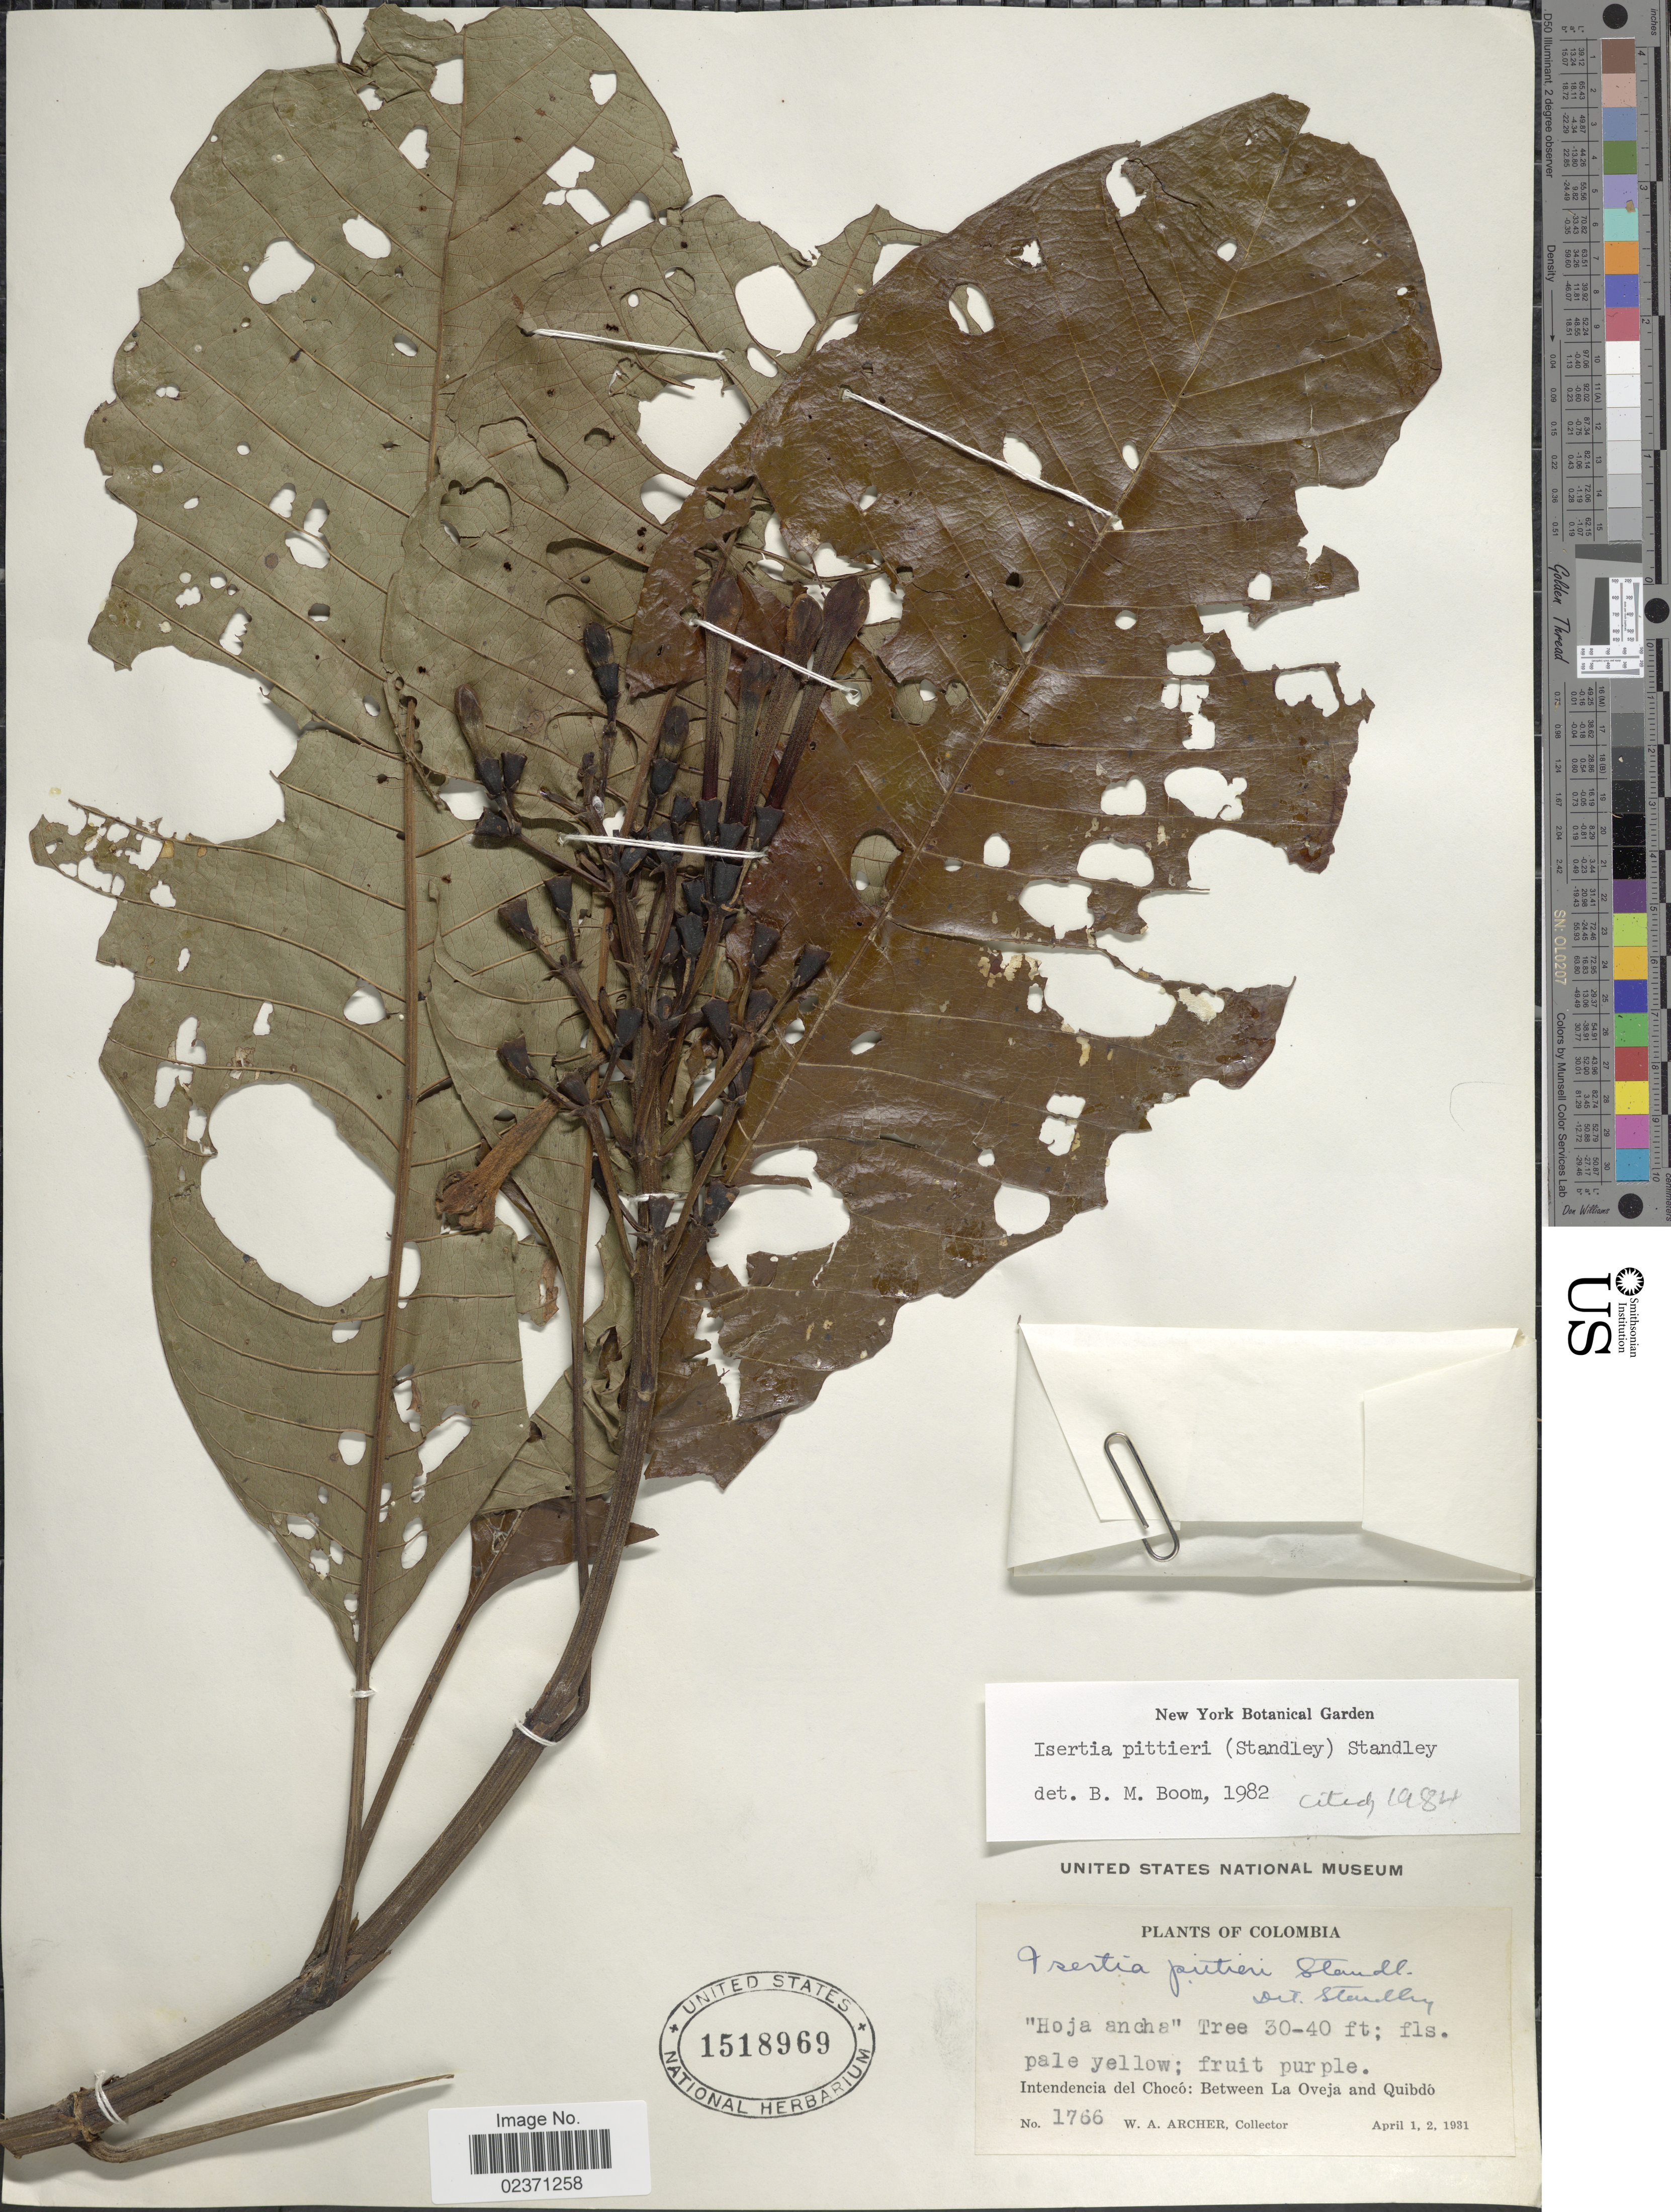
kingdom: Plantae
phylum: Tracheophyta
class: Magnoliopsida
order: Gentianales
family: Rubiaceae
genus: Isertia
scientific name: Isertia pittieri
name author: (Standl.) Standl.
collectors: W. A. Archer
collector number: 1766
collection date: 1931-04-01/1931-04-02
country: Colombia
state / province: Chocó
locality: Intendencia del Choco: Between La Oveja and Quibdo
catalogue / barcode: US 1518969